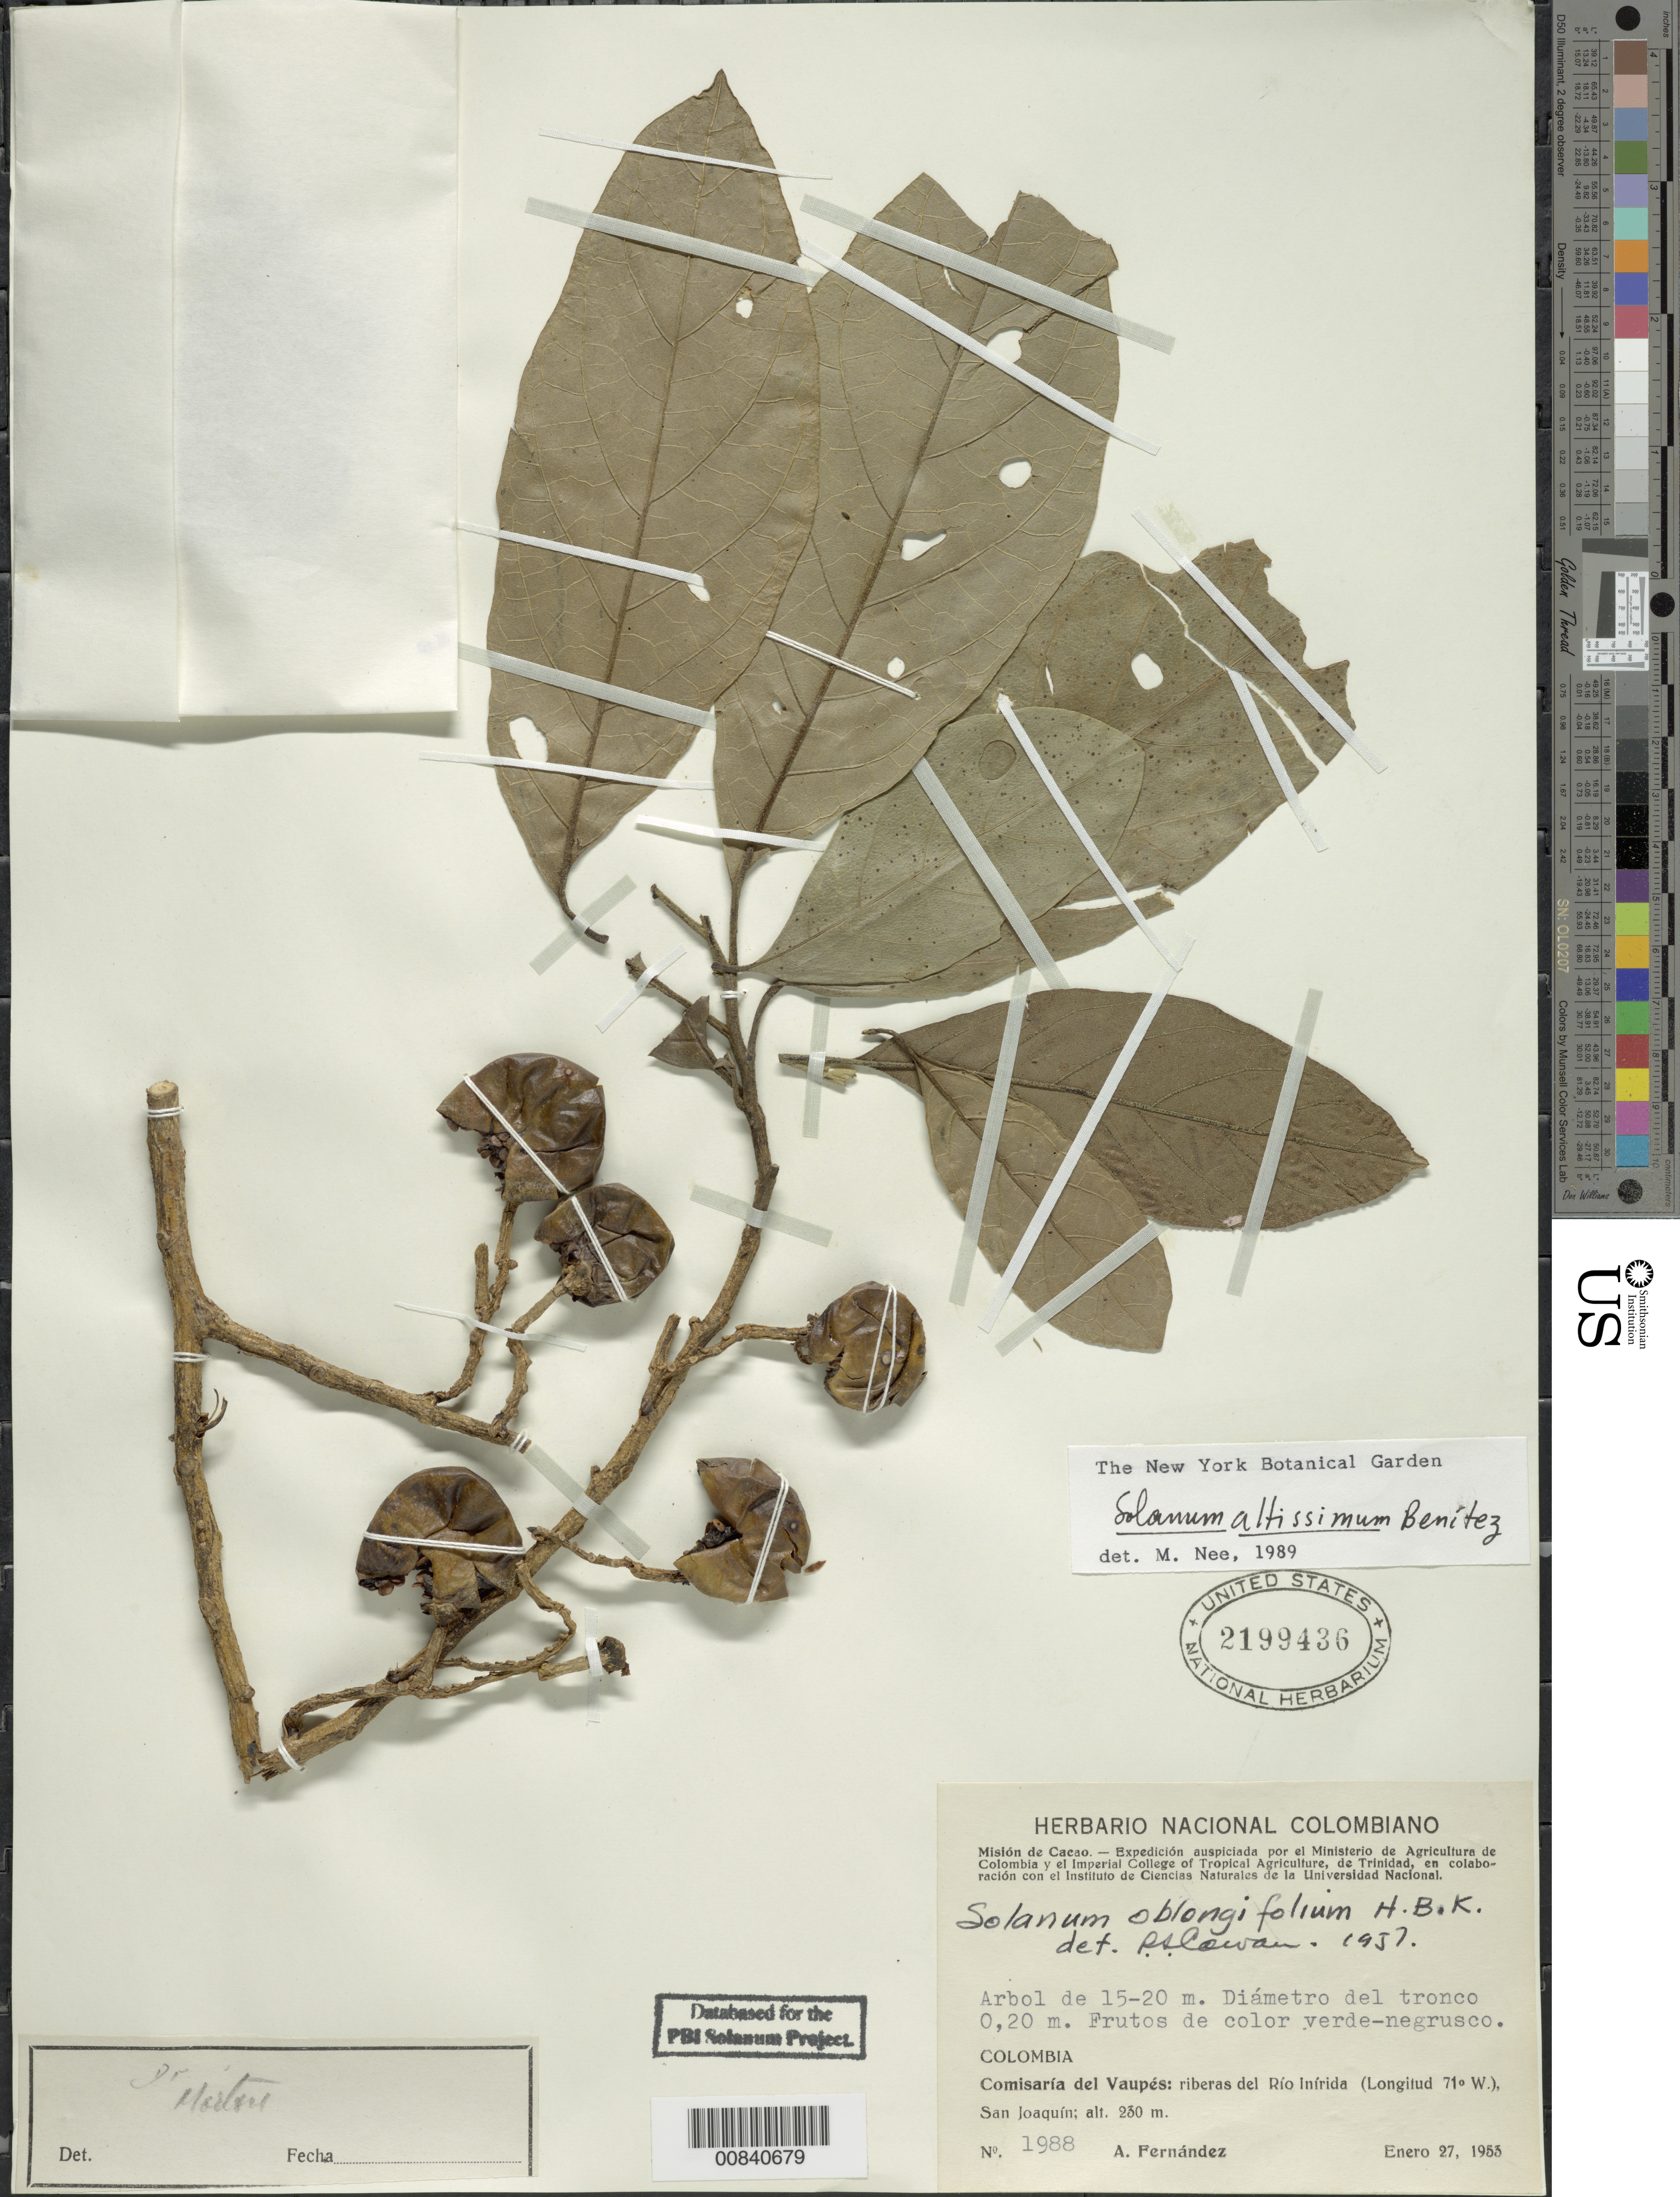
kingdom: Plantae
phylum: Tracheophyta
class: Magnoliopsida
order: Solanales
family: Solanaceae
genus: Solanum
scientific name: Solanum altissimum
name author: Pittier ex Benítez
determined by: Nee, Michael H.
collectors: Á. Fernández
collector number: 1988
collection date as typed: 27 Jan 1953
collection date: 1953-01-27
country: Colombia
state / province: Vaupés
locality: Comisaria del Vuapes: riberias del Rio Inirida. San Joaquin.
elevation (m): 230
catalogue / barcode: US 2199436